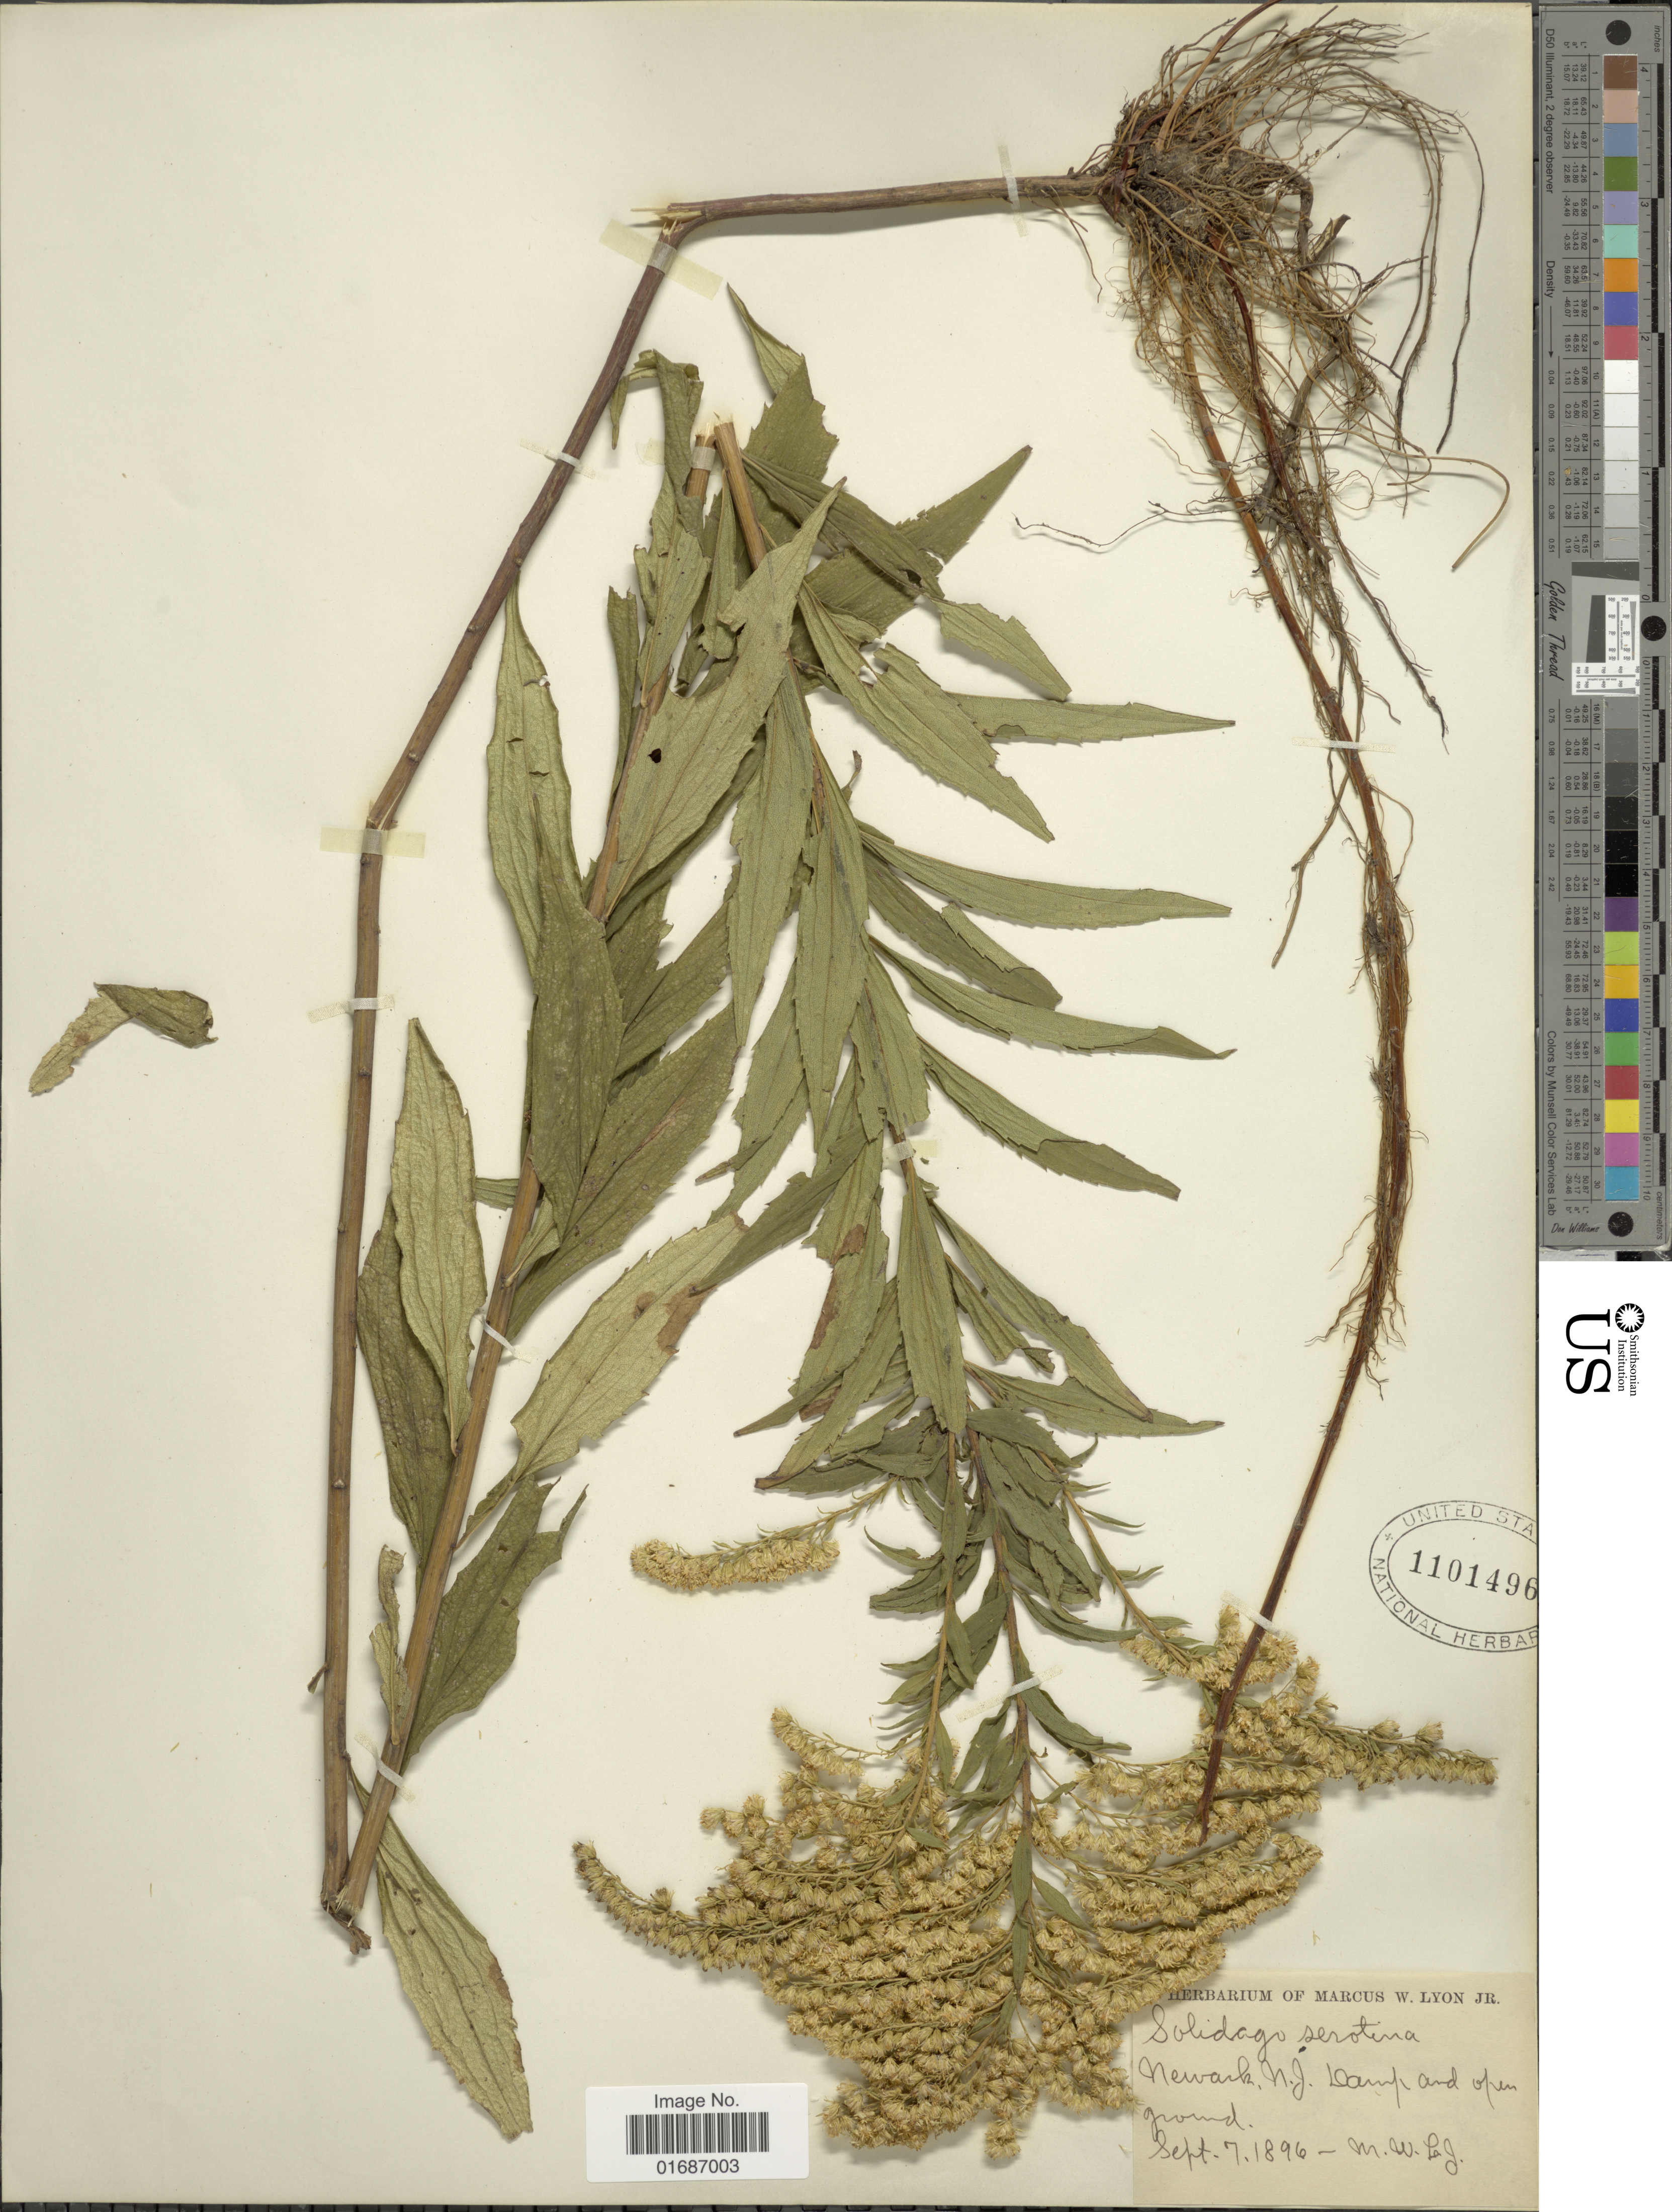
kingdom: Plantae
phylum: Tracheophyta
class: Magnoliopsida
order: Asterales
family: Asteraceae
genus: Solidago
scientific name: Solidago gigantea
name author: Aiton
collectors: M. W. Lyon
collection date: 1896-09-07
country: United States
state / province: New Jersey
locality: Newark, N.J.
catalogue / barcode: US 1101496